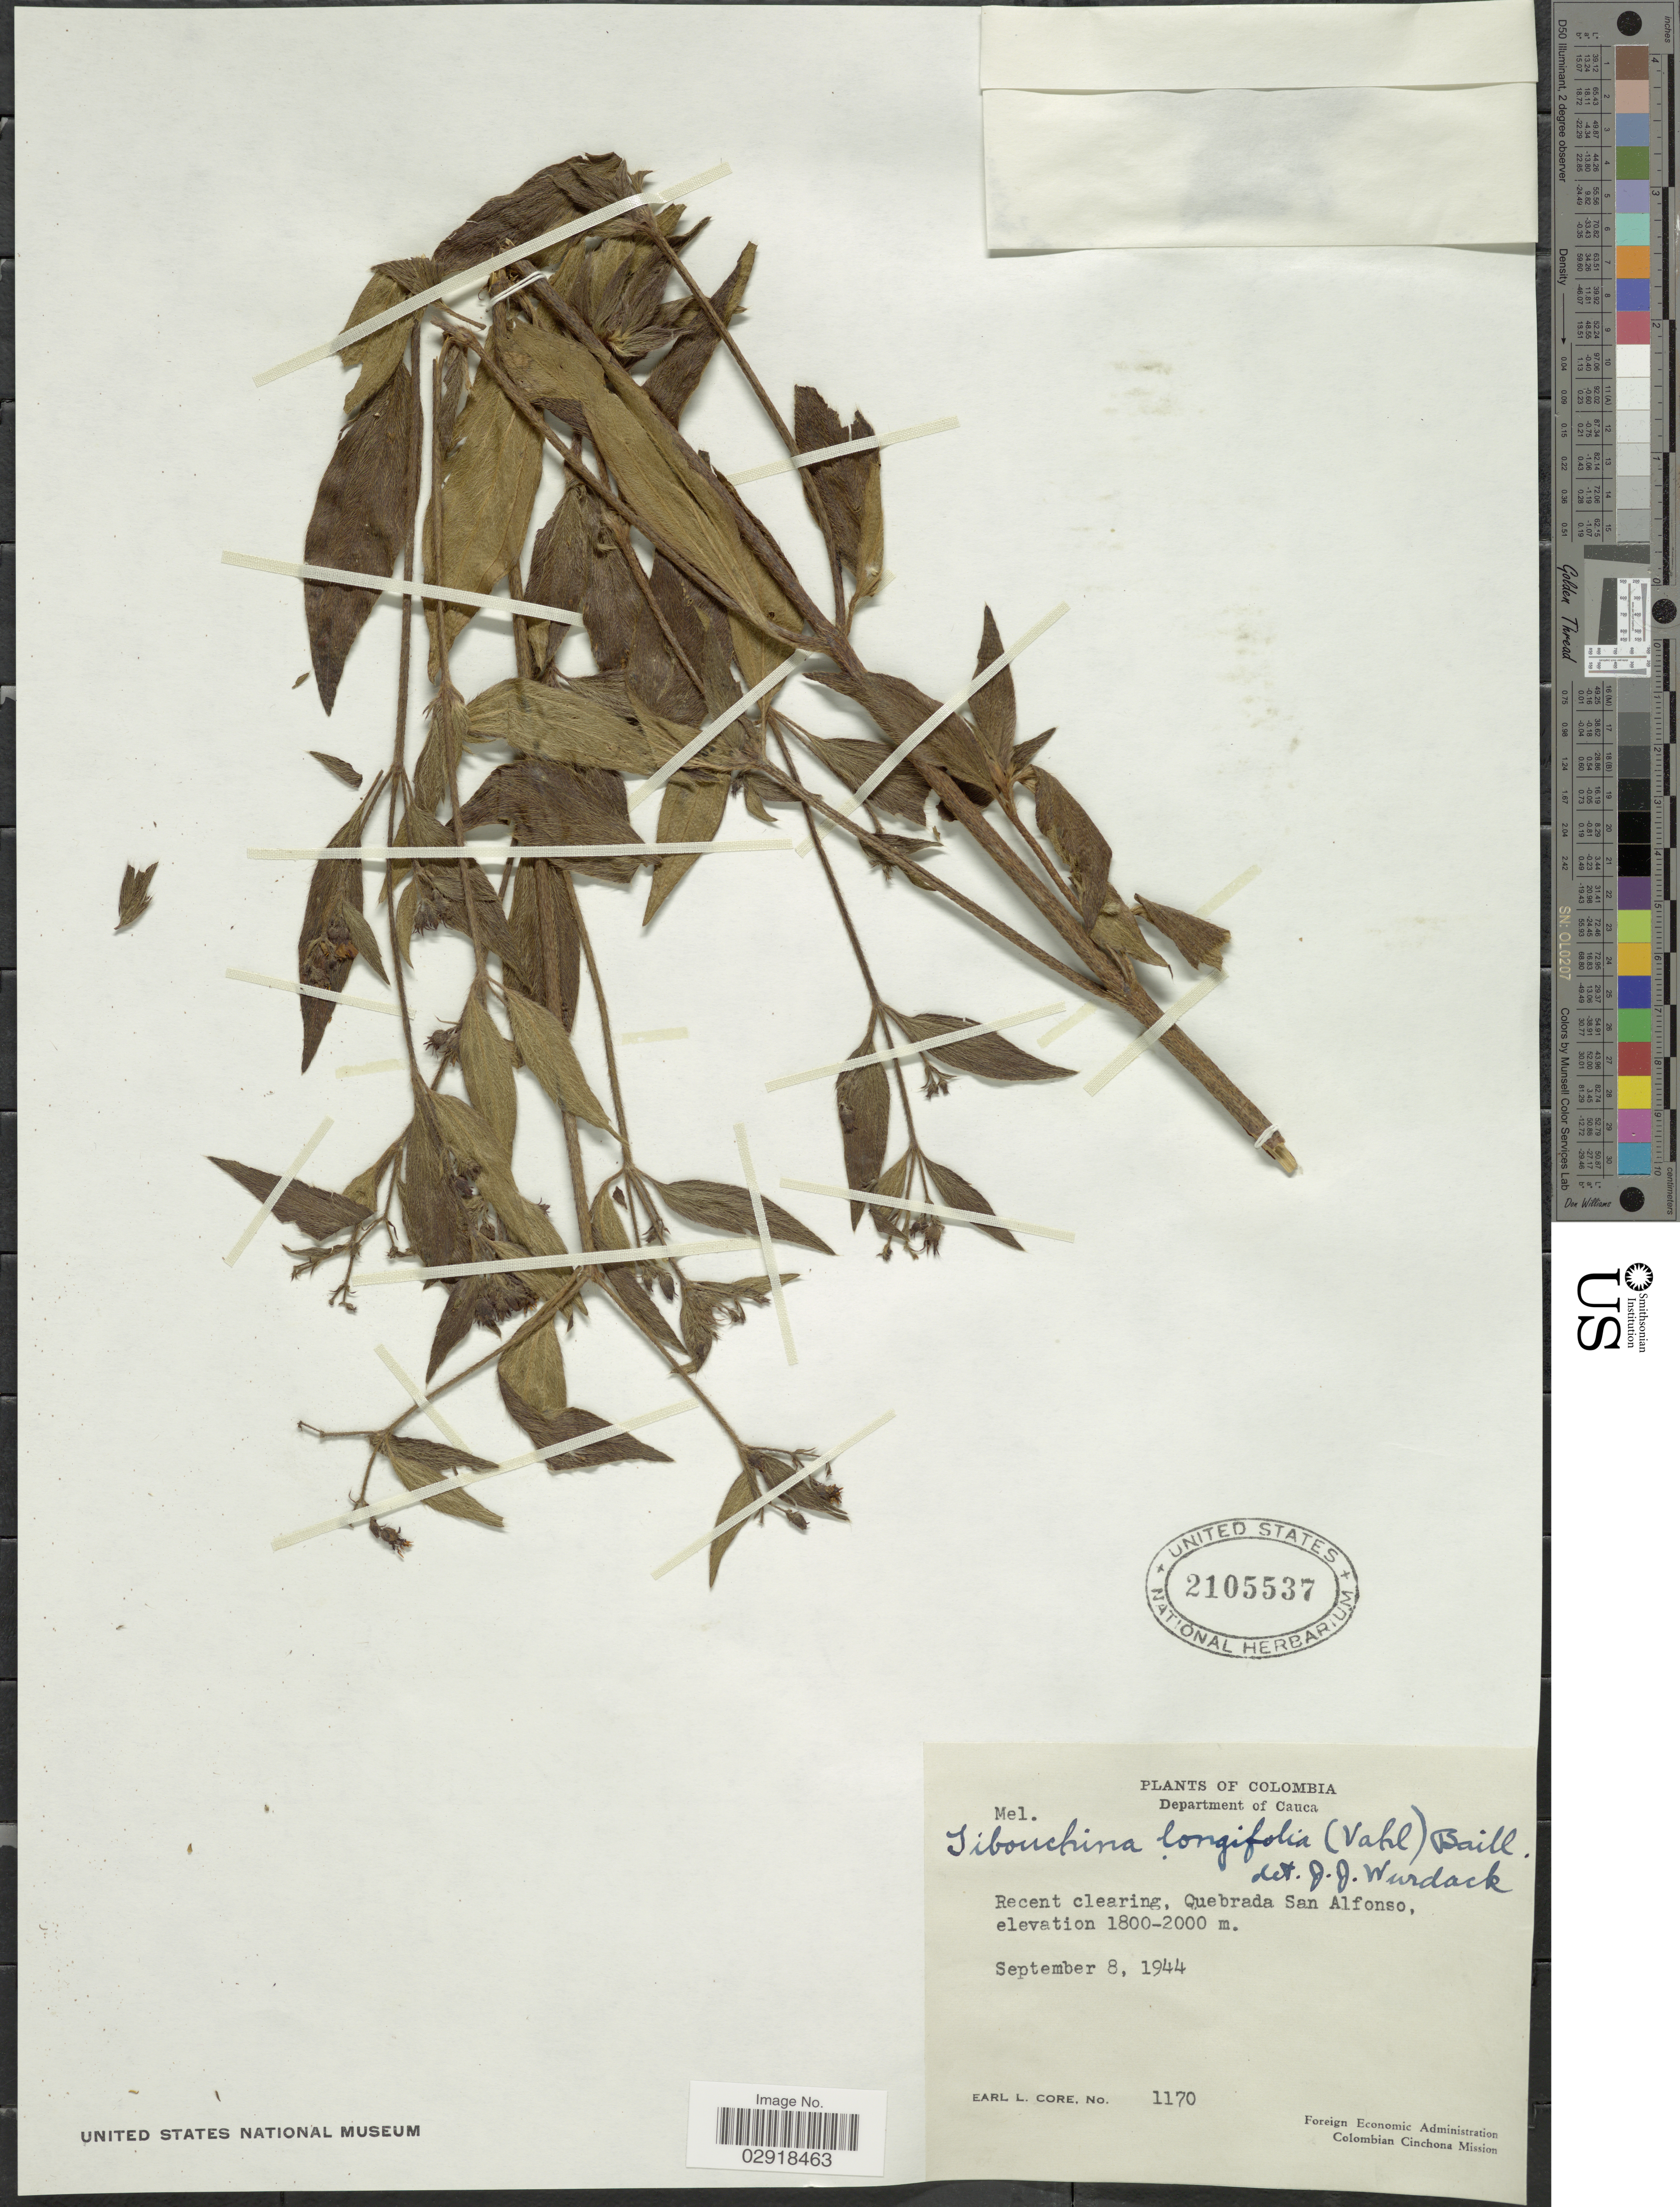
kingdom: Plantae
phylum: Tracheophyta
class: Magnoliopsida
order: Myrtales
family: Melastomataceae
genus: Chaetogastra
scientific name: Chaetogastra longifolia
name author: (Vahl) DC.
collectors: E. L. Core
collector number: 1170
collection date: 1944-09-08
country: Colombia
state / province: Cauca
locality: Department of Cauca, Quebrada San Alfonso.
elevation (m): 1800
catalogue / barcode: US 2105537